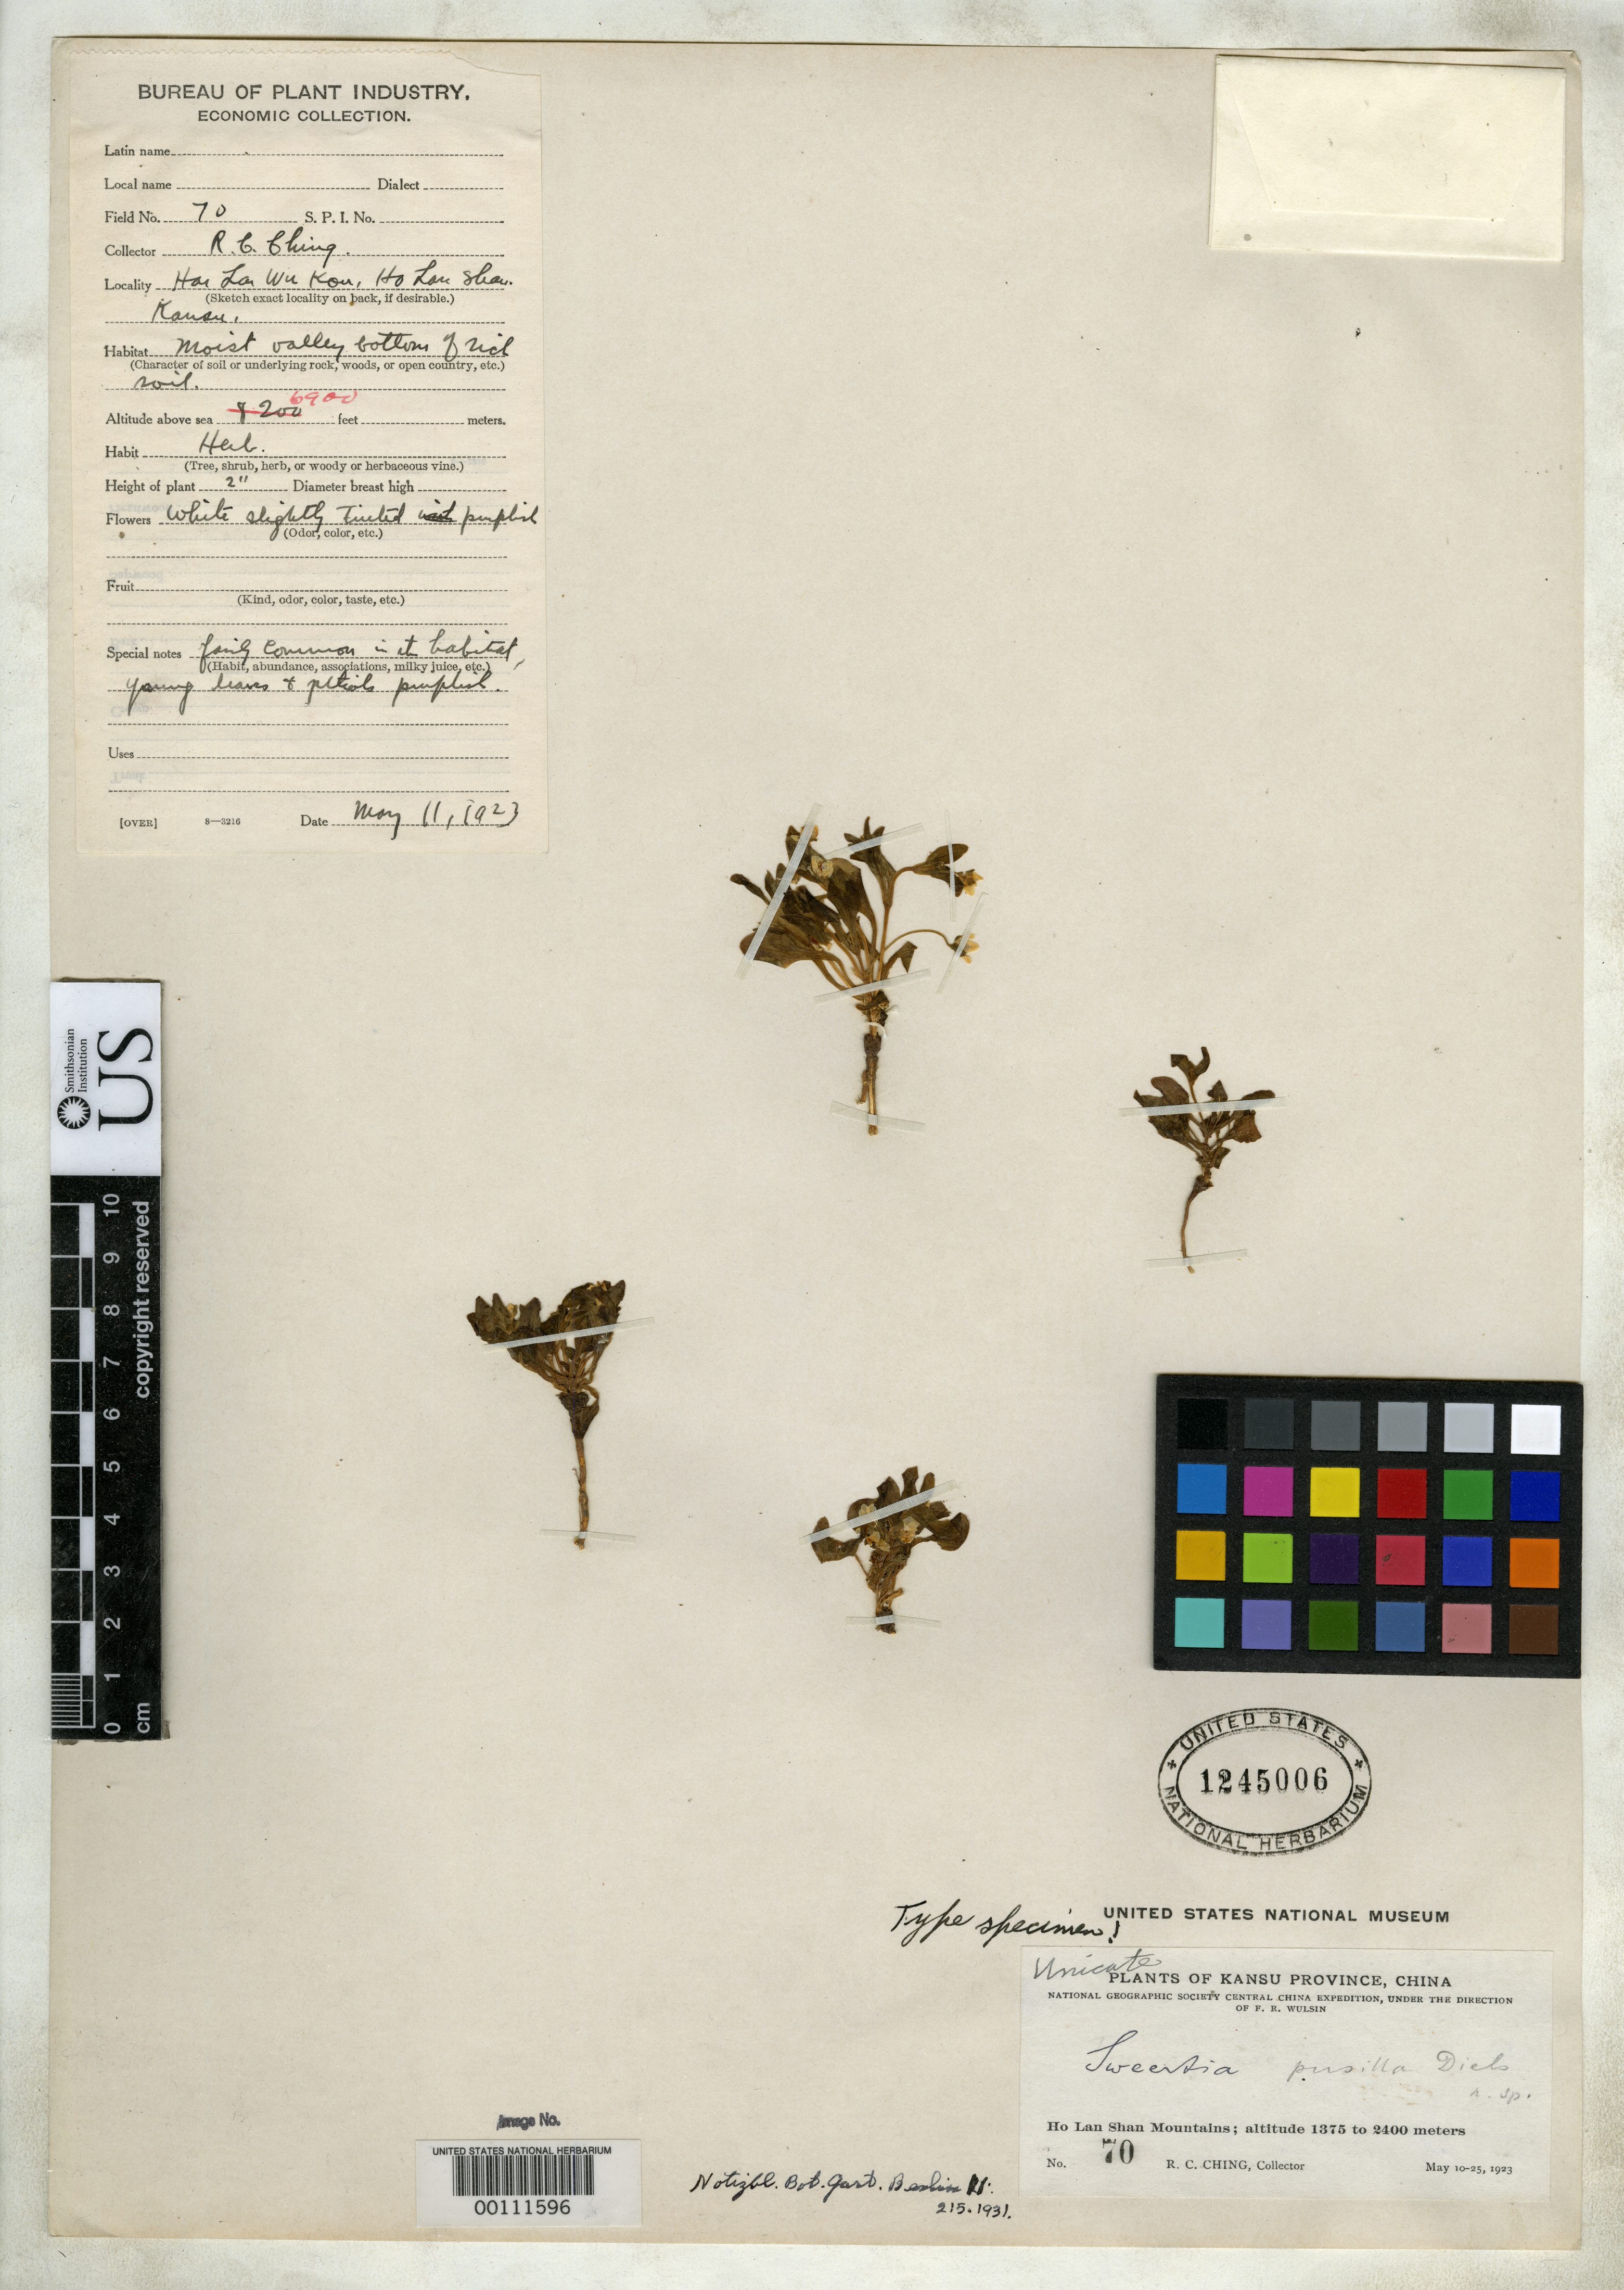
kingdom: Plantae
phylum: Tracheophyta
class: Magnoliopsida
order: Gentianales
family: Gentianaceae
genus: Swertia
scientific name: Swertia pusilla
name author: Diels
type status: Holotype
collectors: R. C. Ching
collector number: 70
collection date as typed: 11 May 1923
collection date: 1923-05-11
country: China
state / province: Gansu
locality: Ho Lan Shan Mountains.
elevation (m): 1375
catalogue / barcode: US 1245006